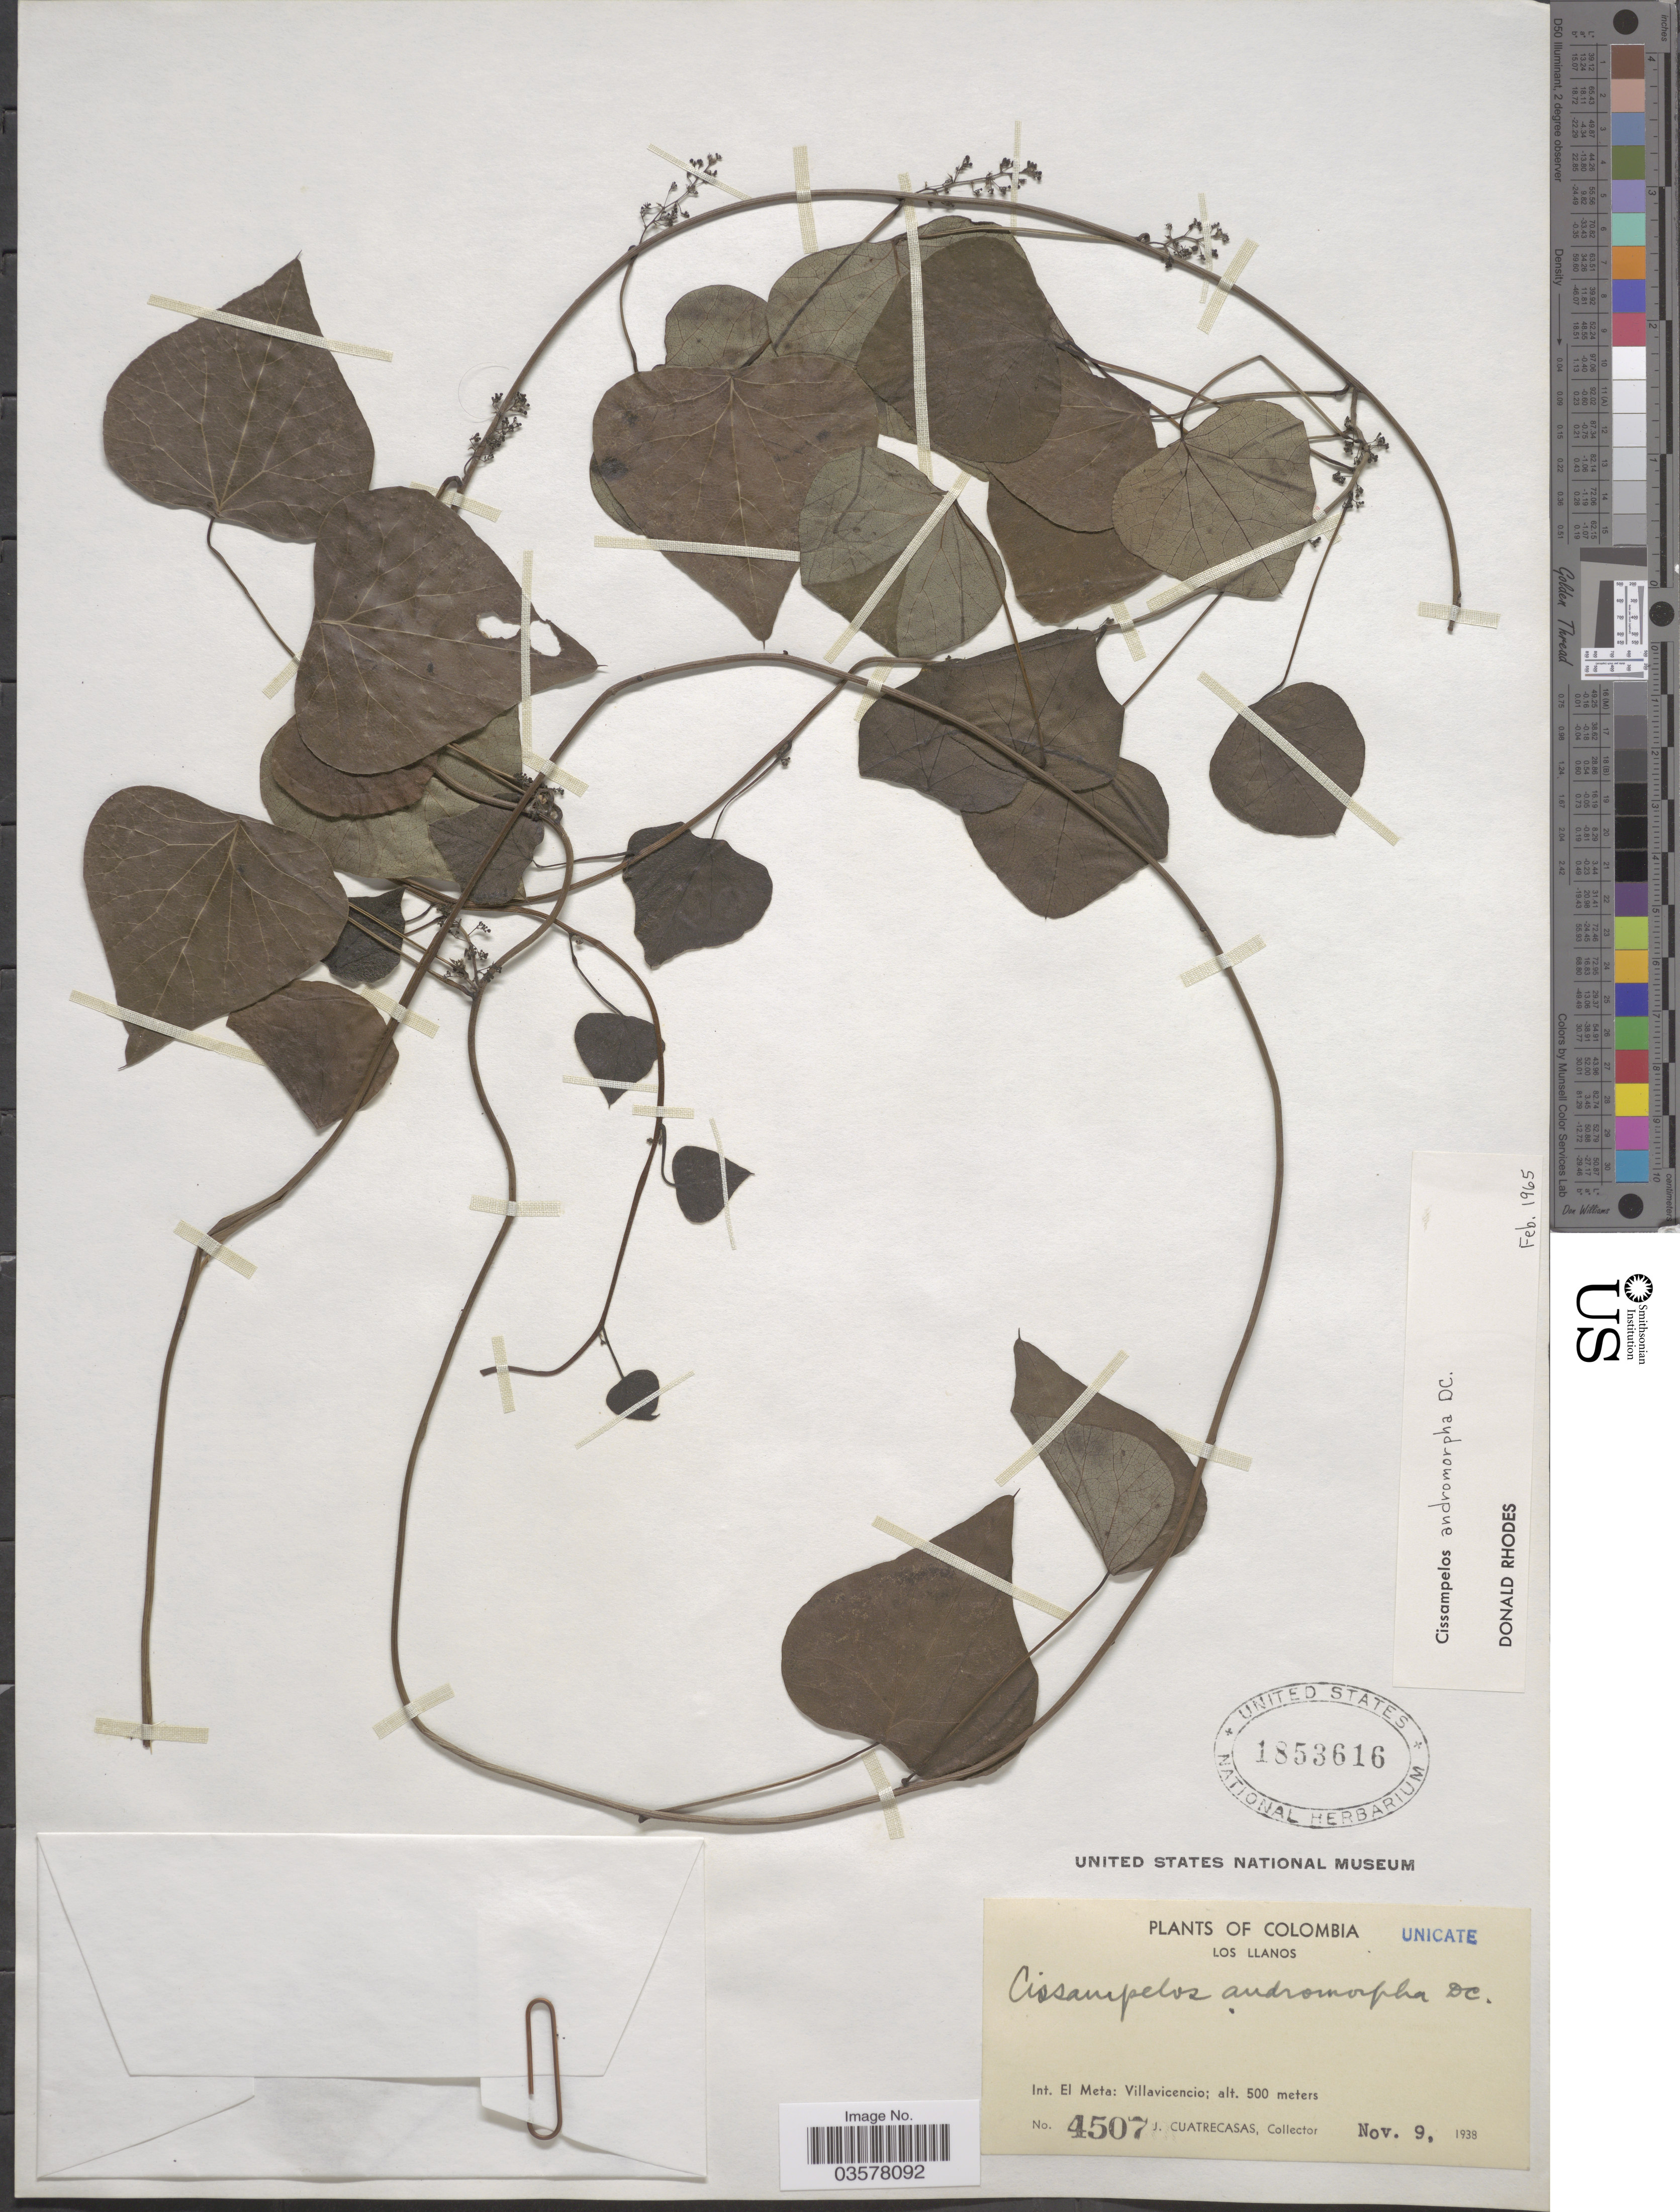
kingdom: Plantae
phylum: Tracheophyta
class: Magnoliopsida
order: Ranunculales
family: Menispermaceae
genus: Cissampelos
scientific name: Cissampelos andromorpha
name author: DC.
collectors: J. Cuatrecasas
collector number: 4507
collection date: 1938-11-09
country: Colombia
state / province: Meta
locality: Los Llanos. Int. El Meta: Villavicencio.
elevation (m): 500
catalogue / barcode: US 1853616